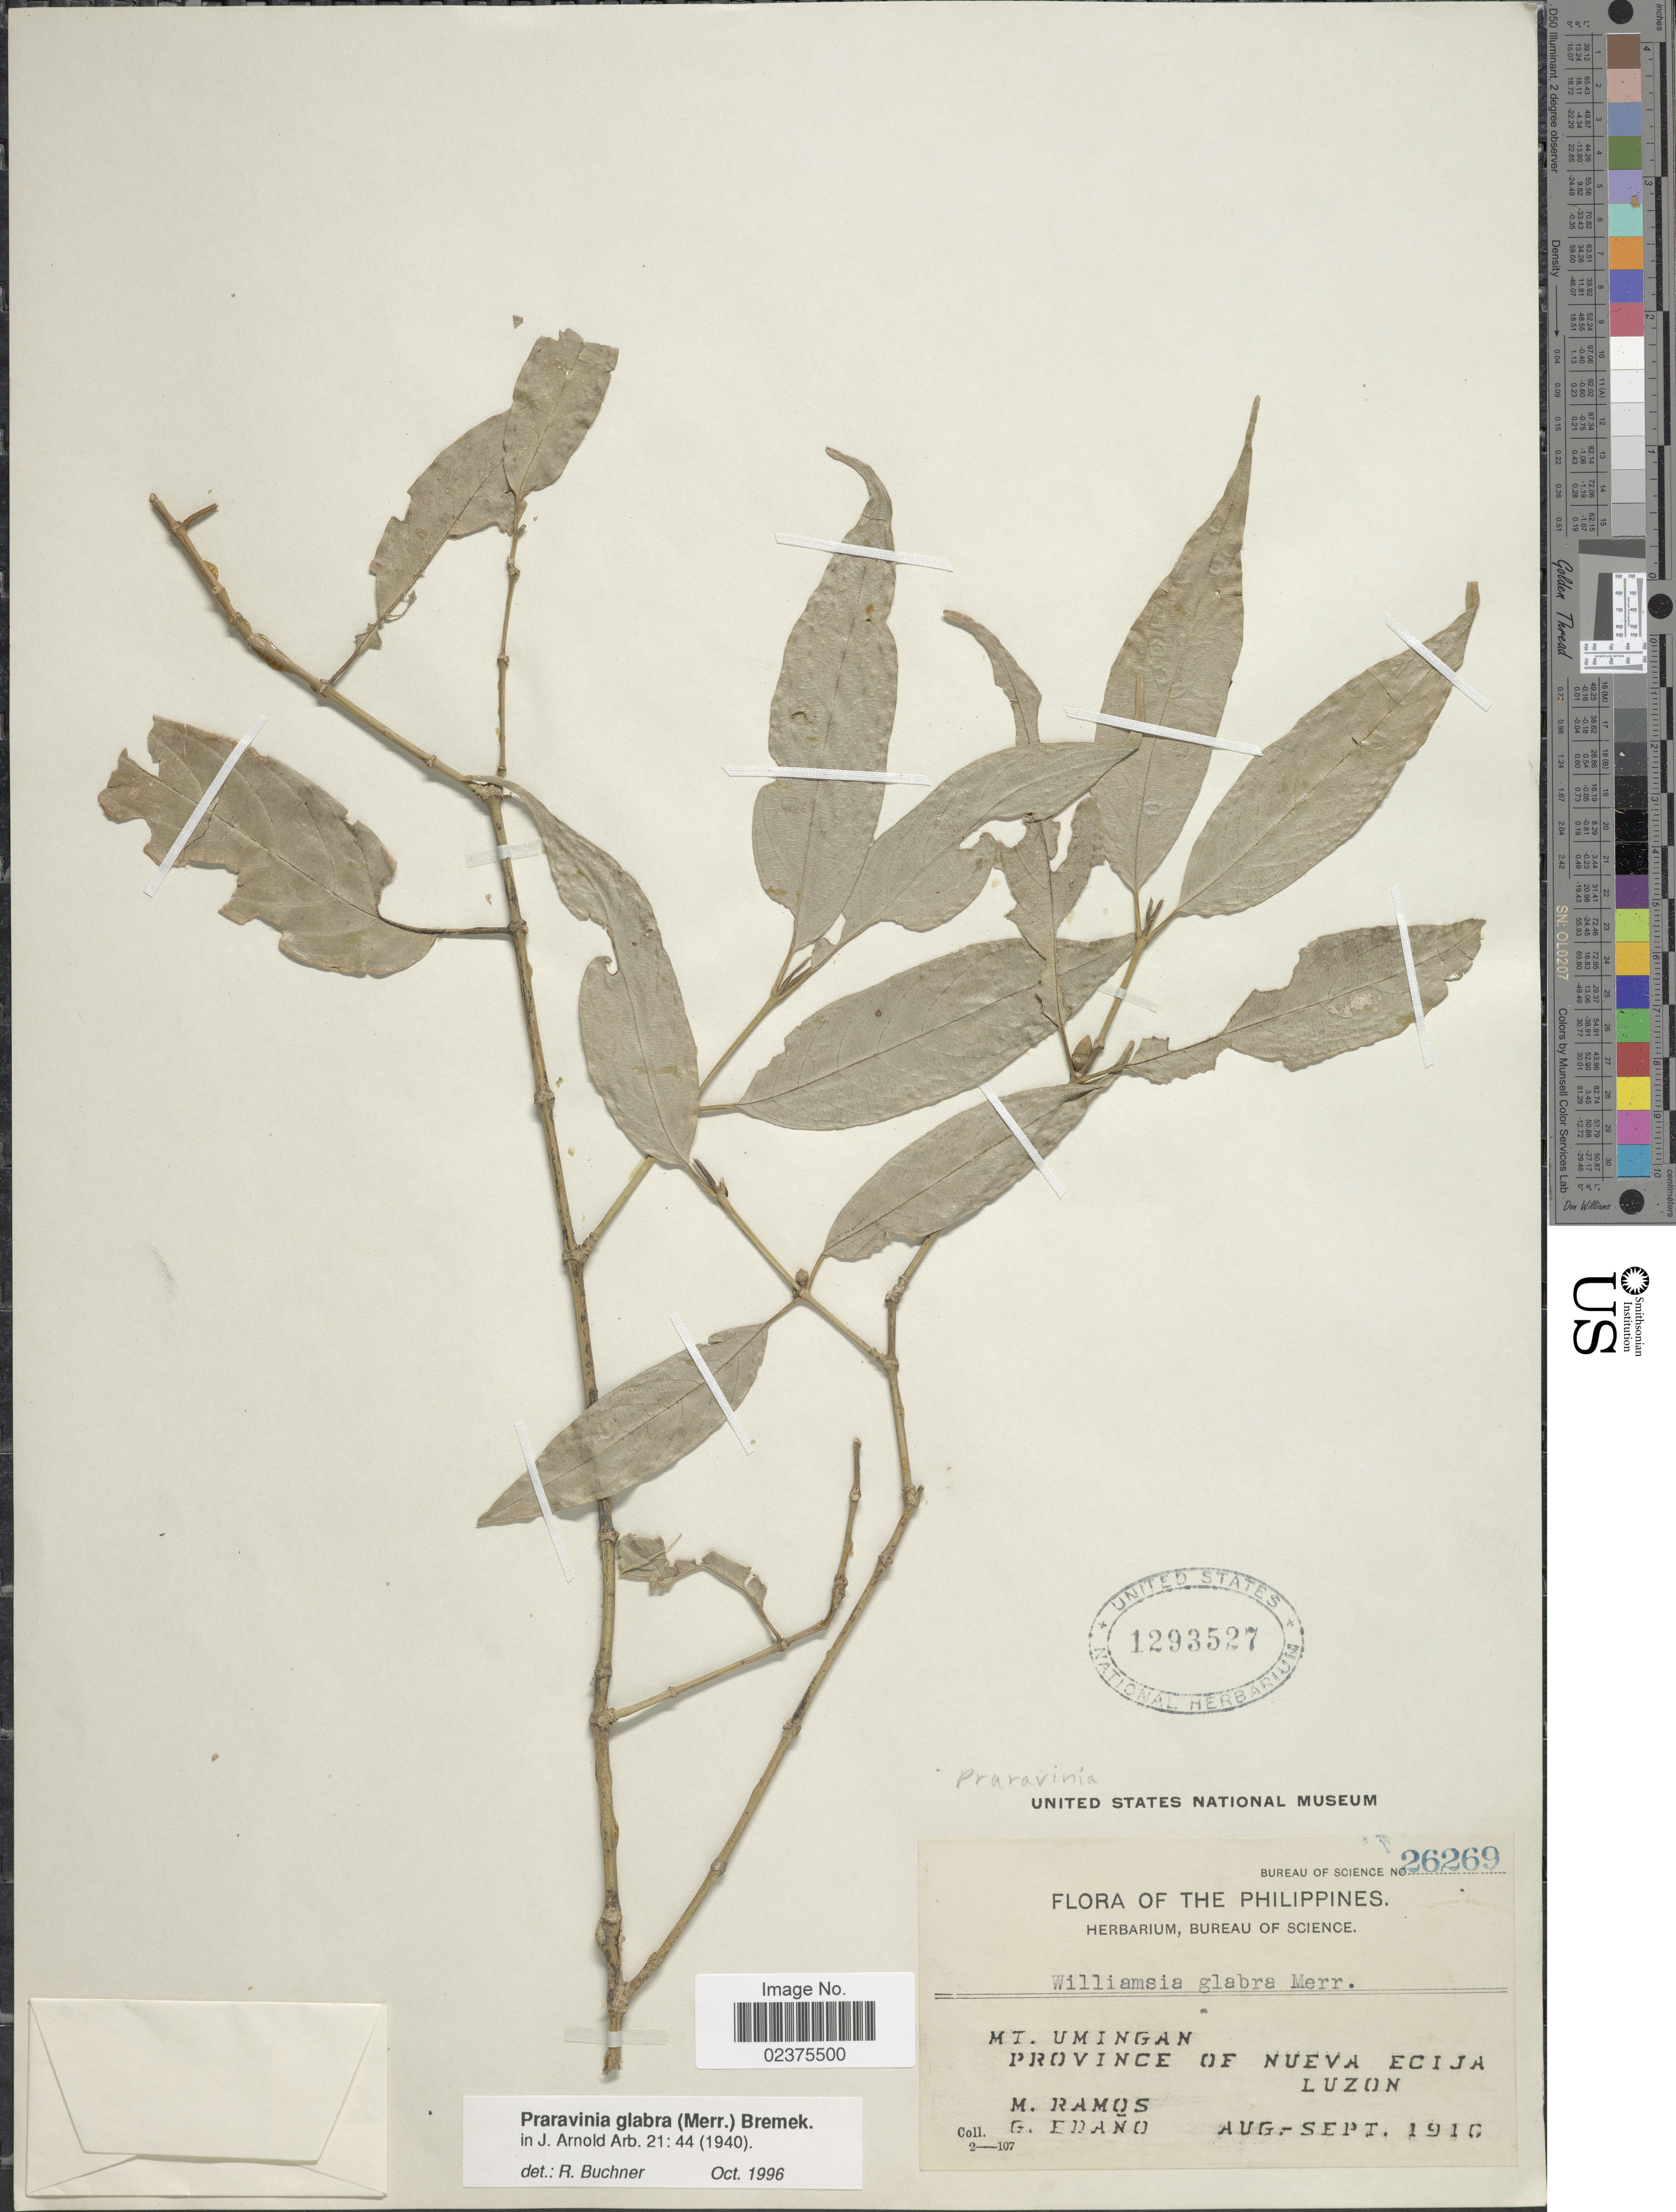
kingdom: Plantae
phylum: Tracheophyta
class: Magnoliopsida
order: Gentianales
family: Rubiaceae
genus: Praravinia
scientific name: Praravinia glabra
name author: (Merr.) Bremek.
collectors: M. Ramos & G. Edaño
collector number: Bureau of Science 26269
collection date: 1916-08/1916-09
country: Philippines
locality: Mt. Umingan, Province of Nueva Ecija, Luzon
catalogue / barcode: US 1293527